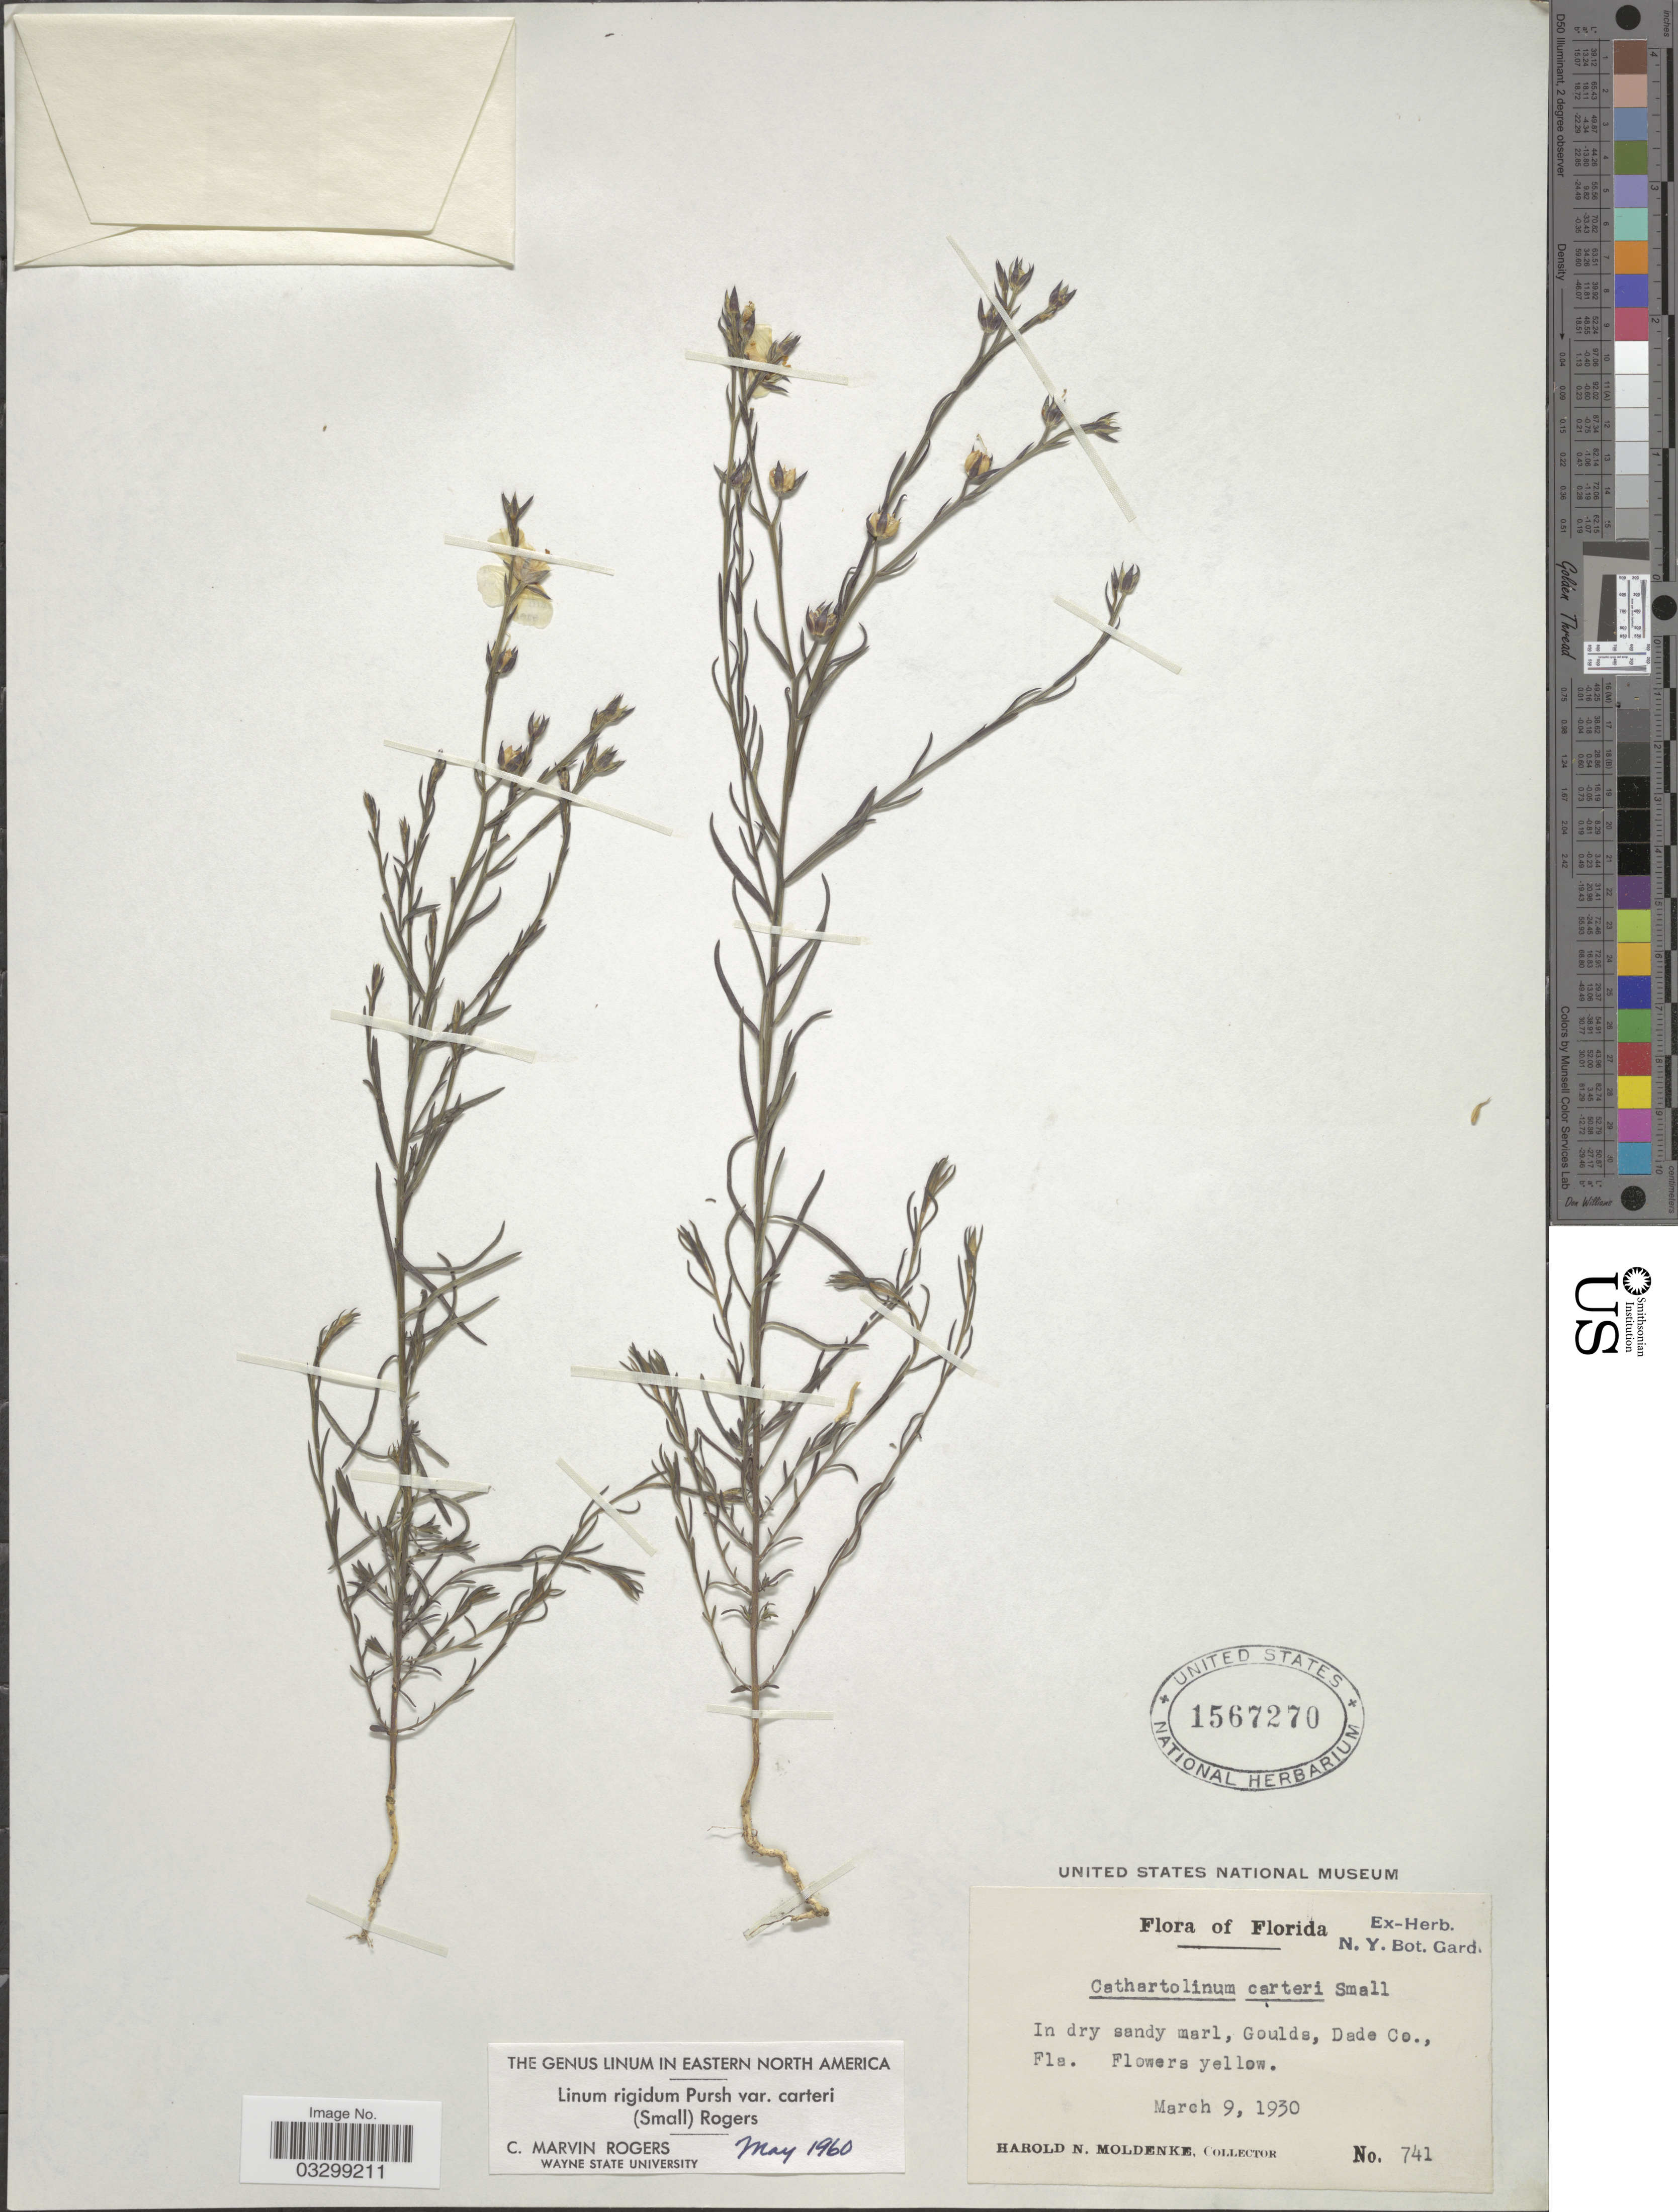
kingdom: Plantae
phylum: Tracheophyta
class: Magnoliopsida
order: Malpighiales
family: Linaceae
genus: Linum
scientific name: Linum rigidum var. carteri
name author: (Small) C.M. Rogers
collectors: H. N. Moldenke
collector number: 741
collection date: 1930-03-09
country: United States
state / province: Florida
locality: Goulds, Dade Co., Fla.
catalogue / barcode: US 1567270